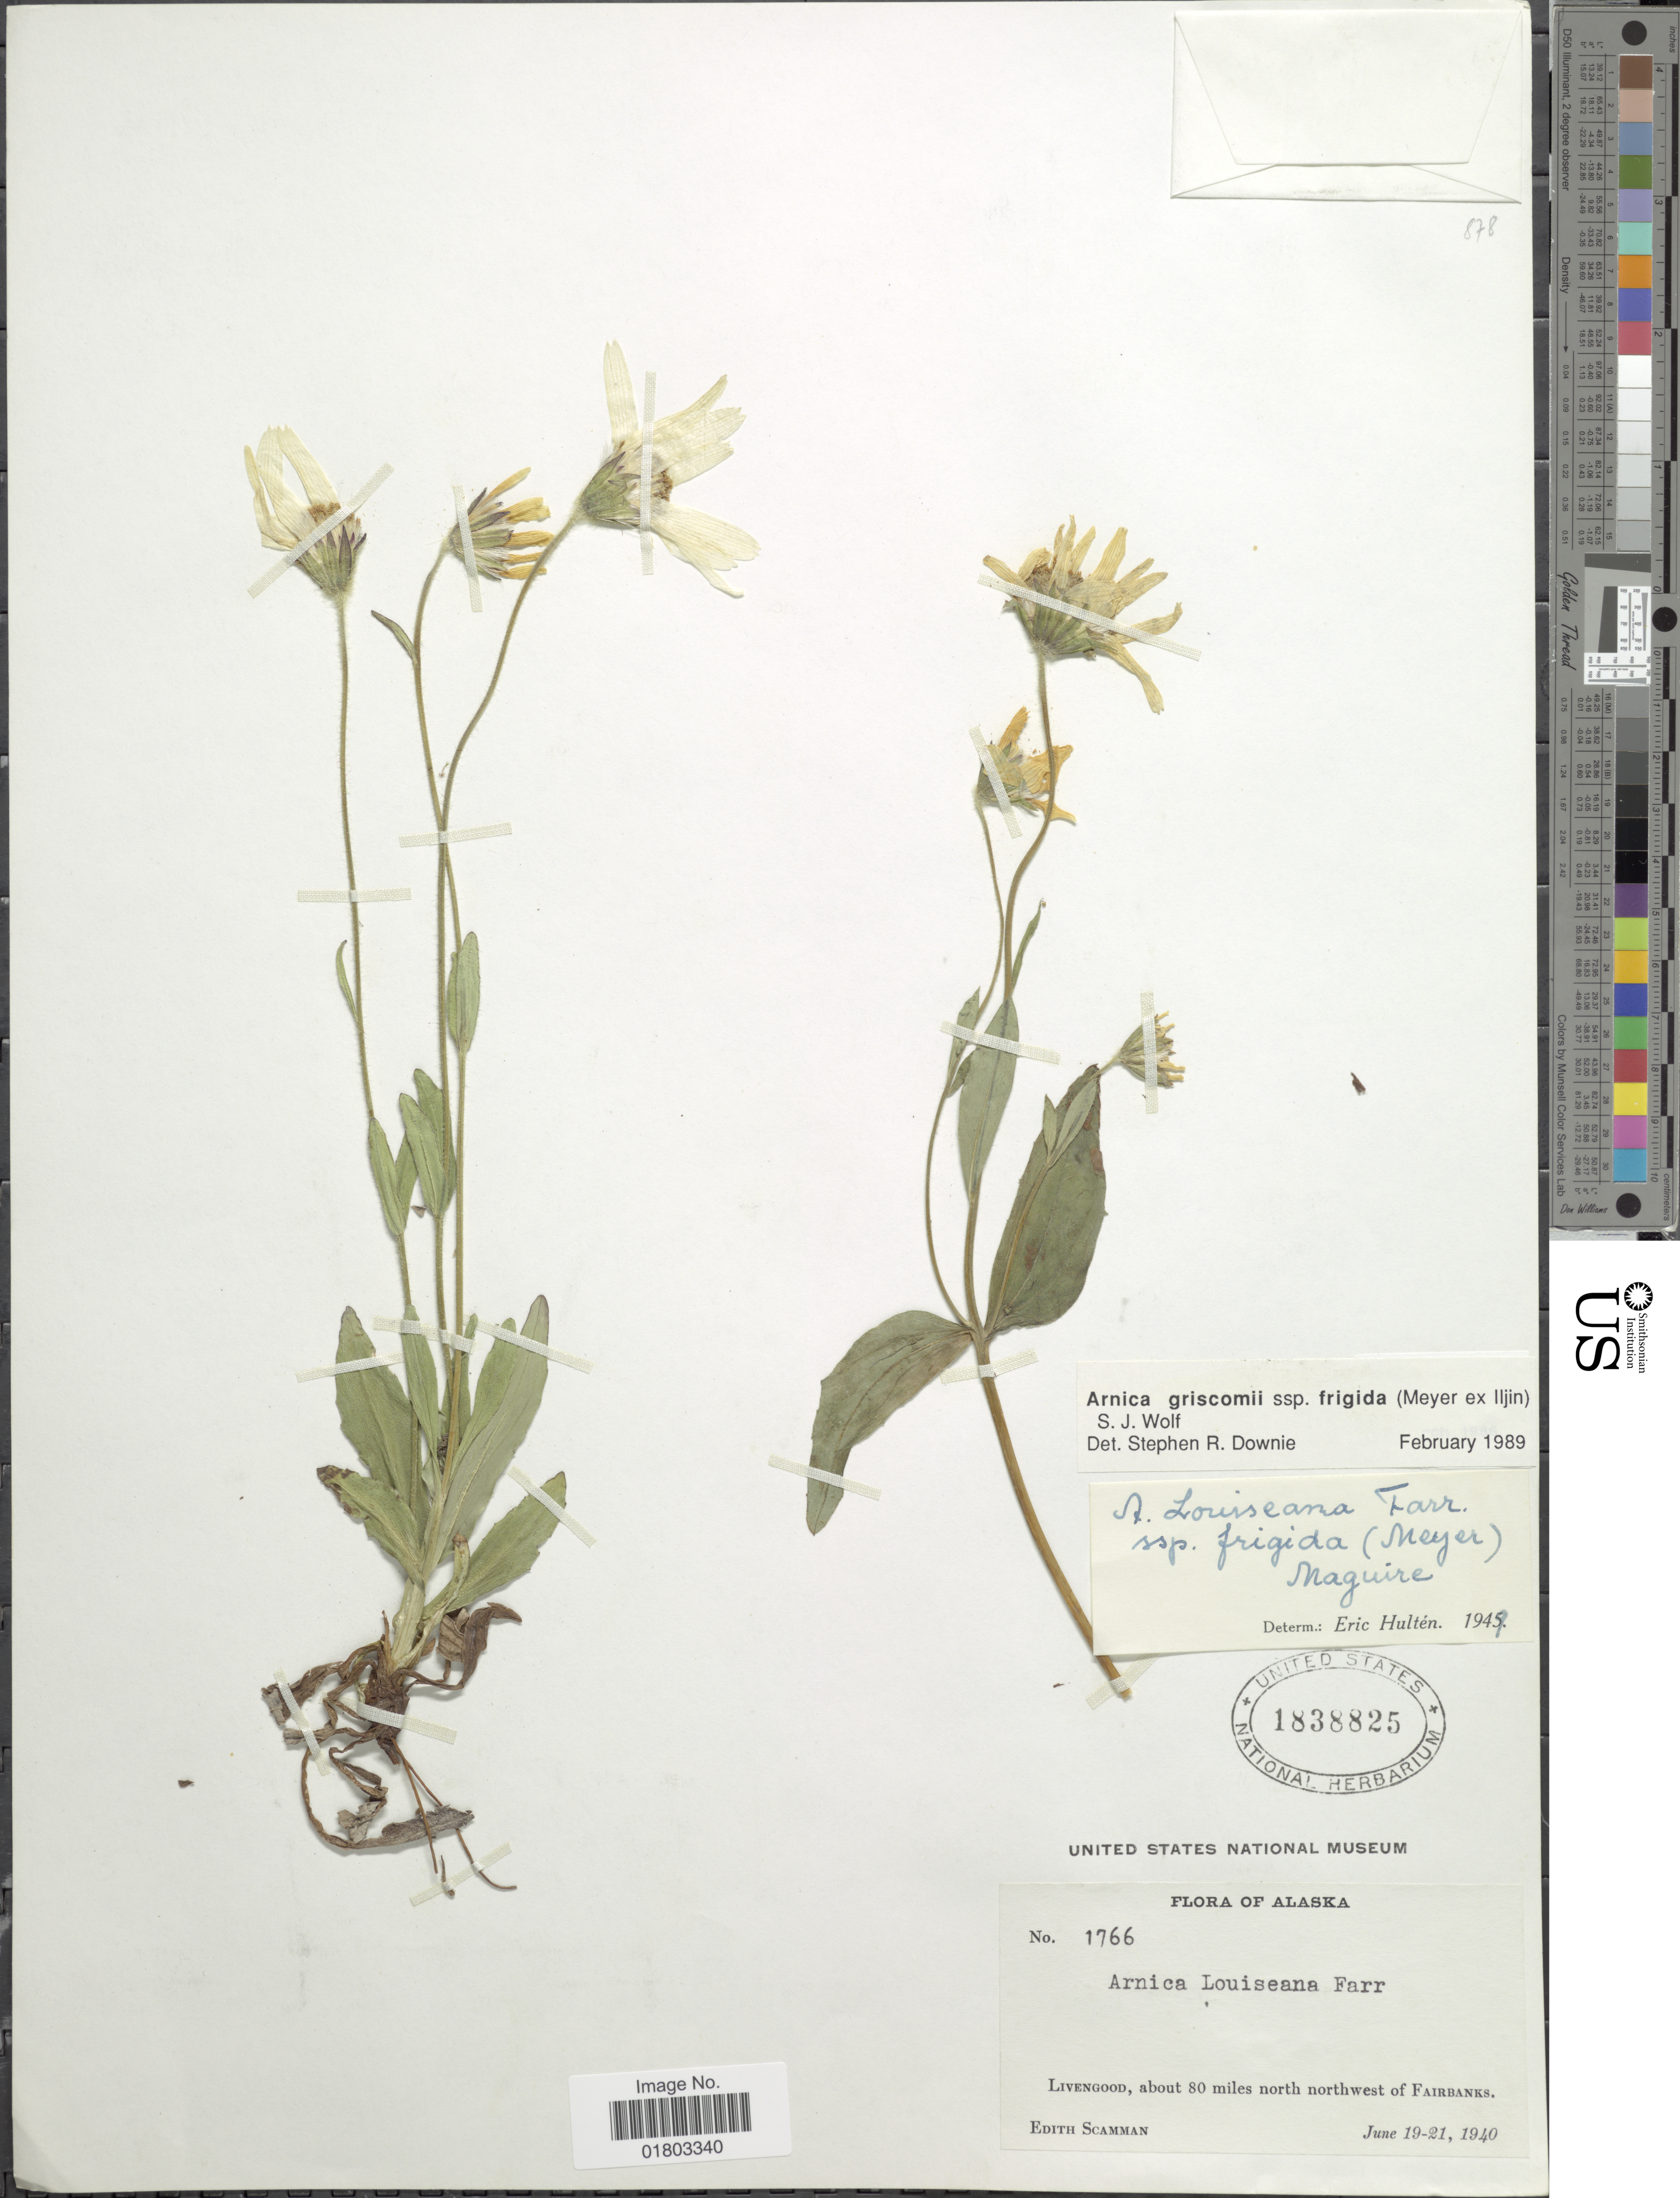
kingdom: Plantae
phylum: Tracheophyta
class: Magnoliopsida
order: Asterales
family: Asteraceae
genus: Arnica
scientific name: Arnica griscomii subsp. frigida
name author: (C.A. Mey. ex Iljin) S.J. Wolf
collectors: E. Scamman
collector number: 1766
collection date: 1940-06-19/1940-06-21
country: United States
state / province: Alaska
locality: Livengood, about 80 miles north northwest of Fairbanks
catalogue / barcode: US 1838825